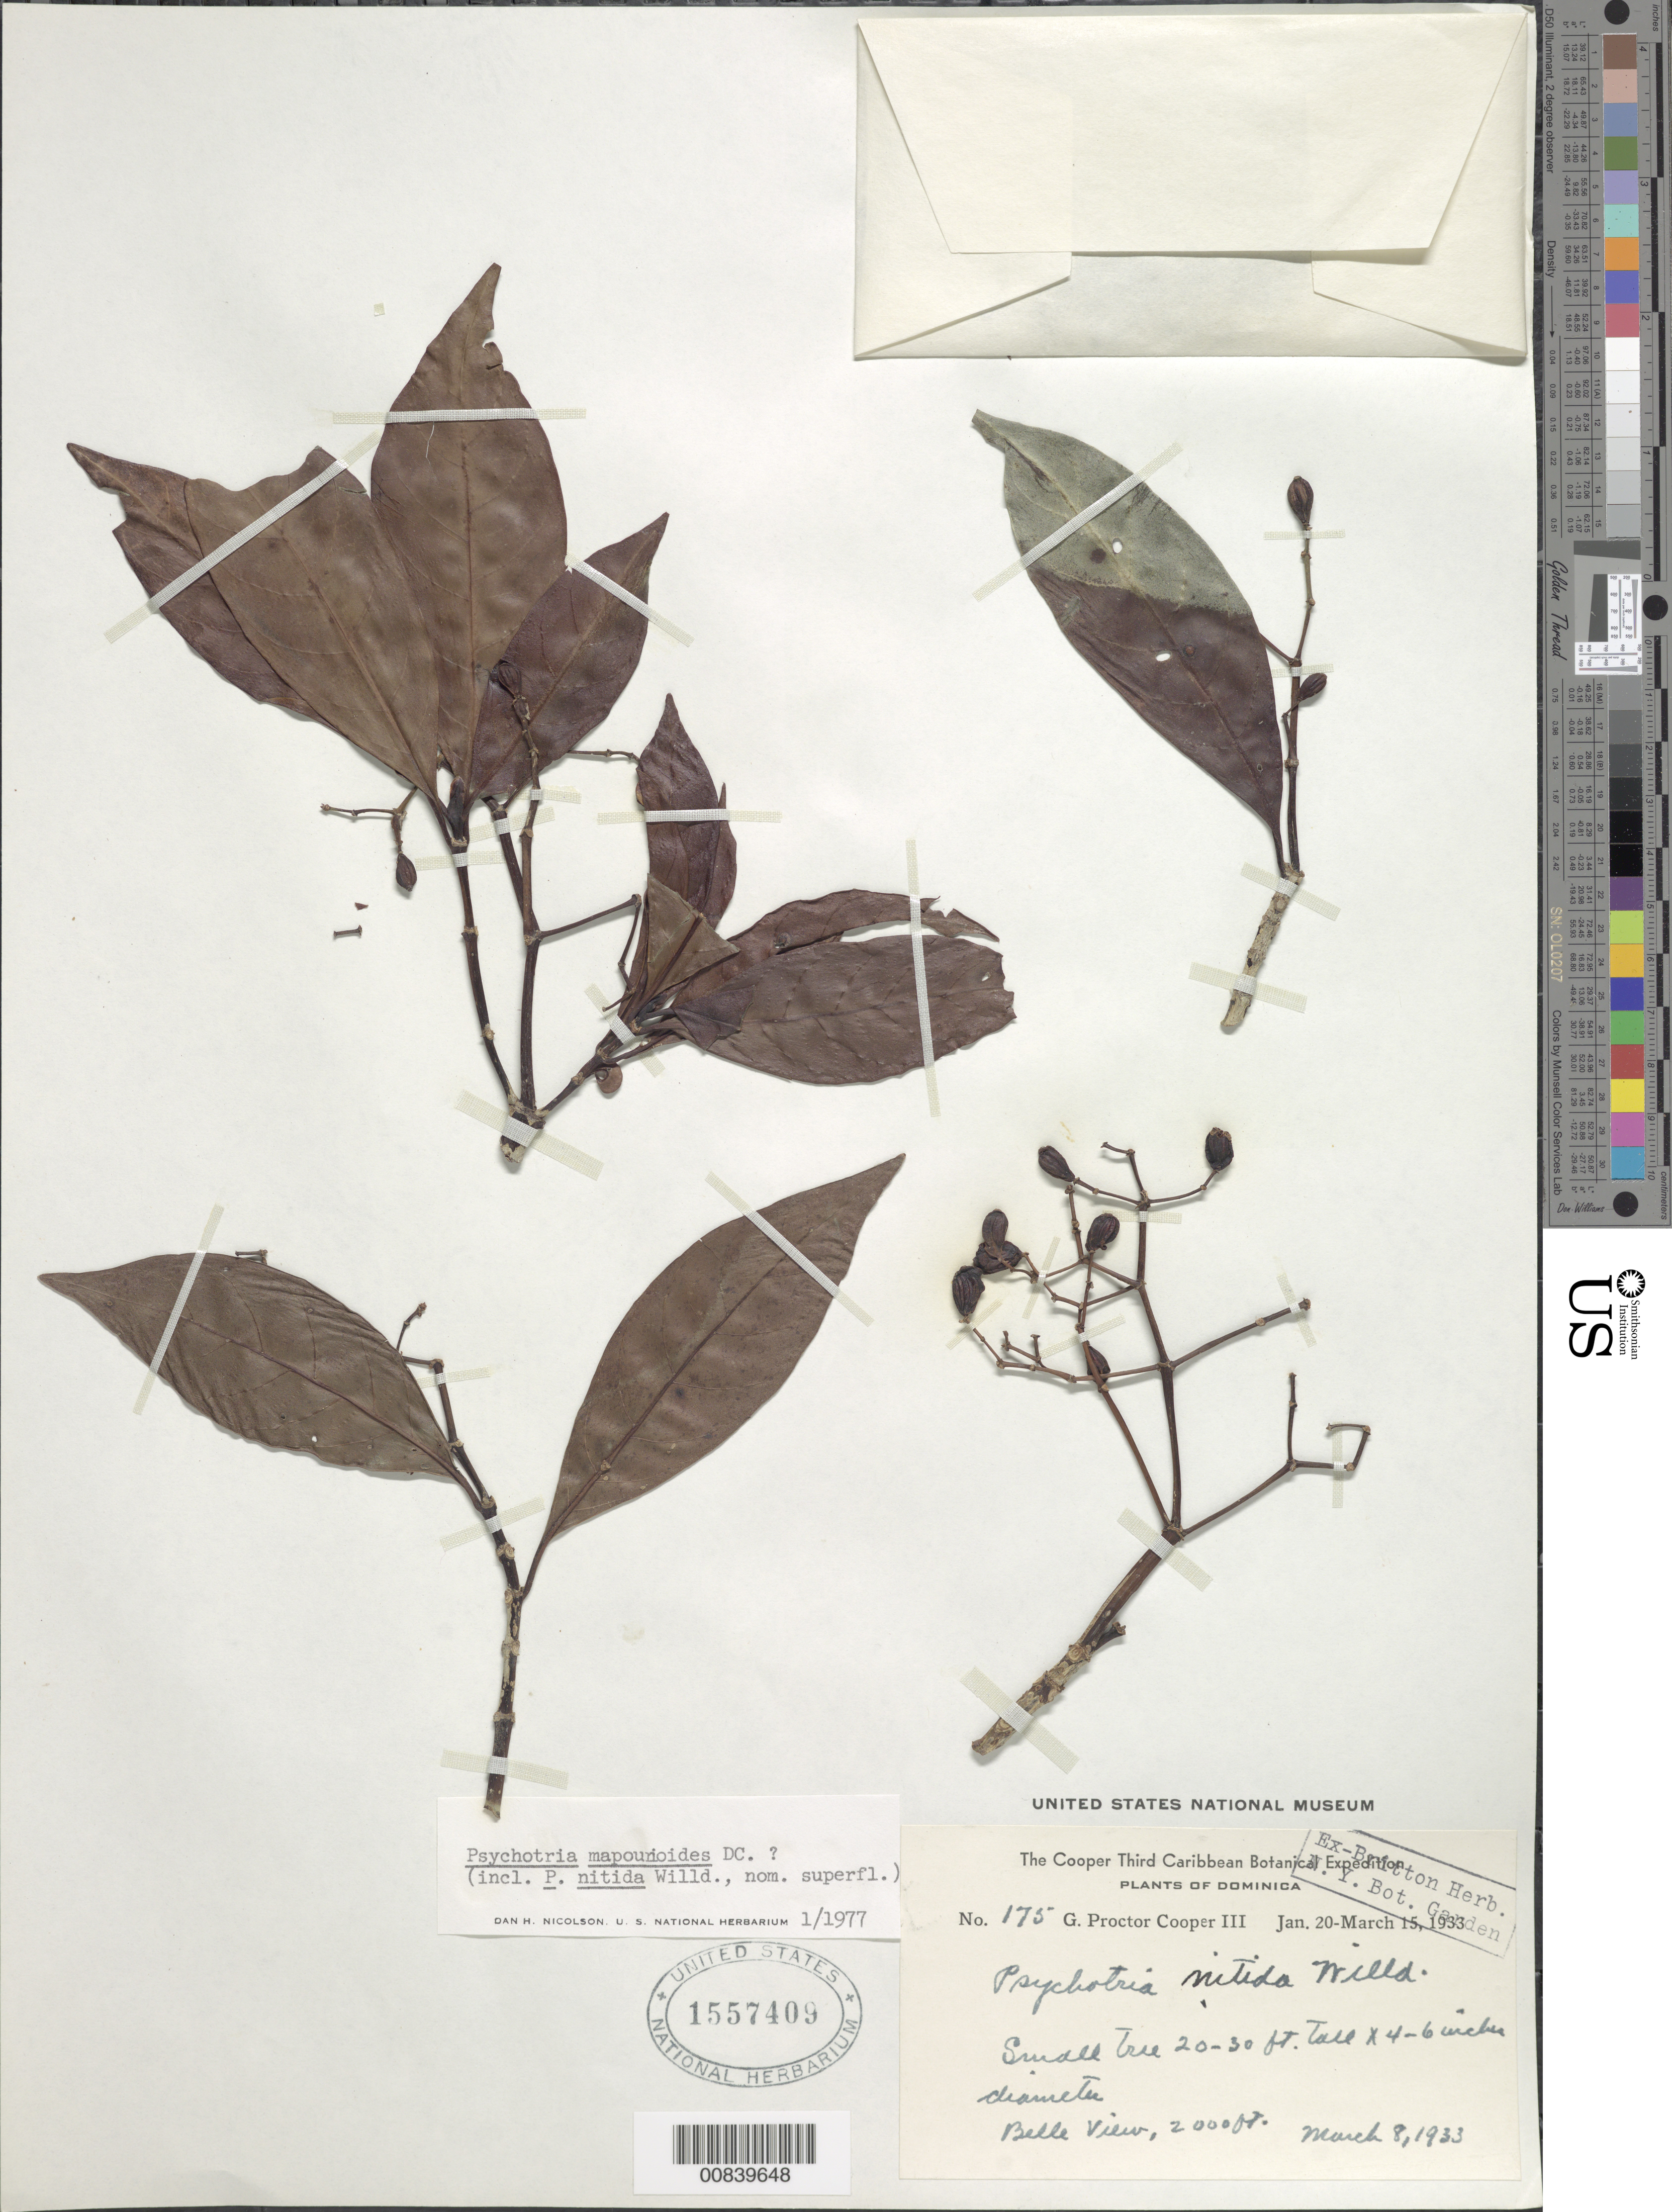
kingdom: Plantae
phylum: Tracheophyta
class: Magnoliopsida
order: Gentianales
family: Rubiaceae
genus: Psychotria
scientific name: Psychotria mapourioides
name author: DC.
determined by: Nicolson, Dan H.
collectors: G. Cooper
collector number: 175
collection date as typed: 20 Jan 1933 to 15 Mar 1933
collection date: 1933-01-20/1933-03-15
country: Dominica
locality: Belle View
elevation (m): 610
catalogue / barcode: US 1557409